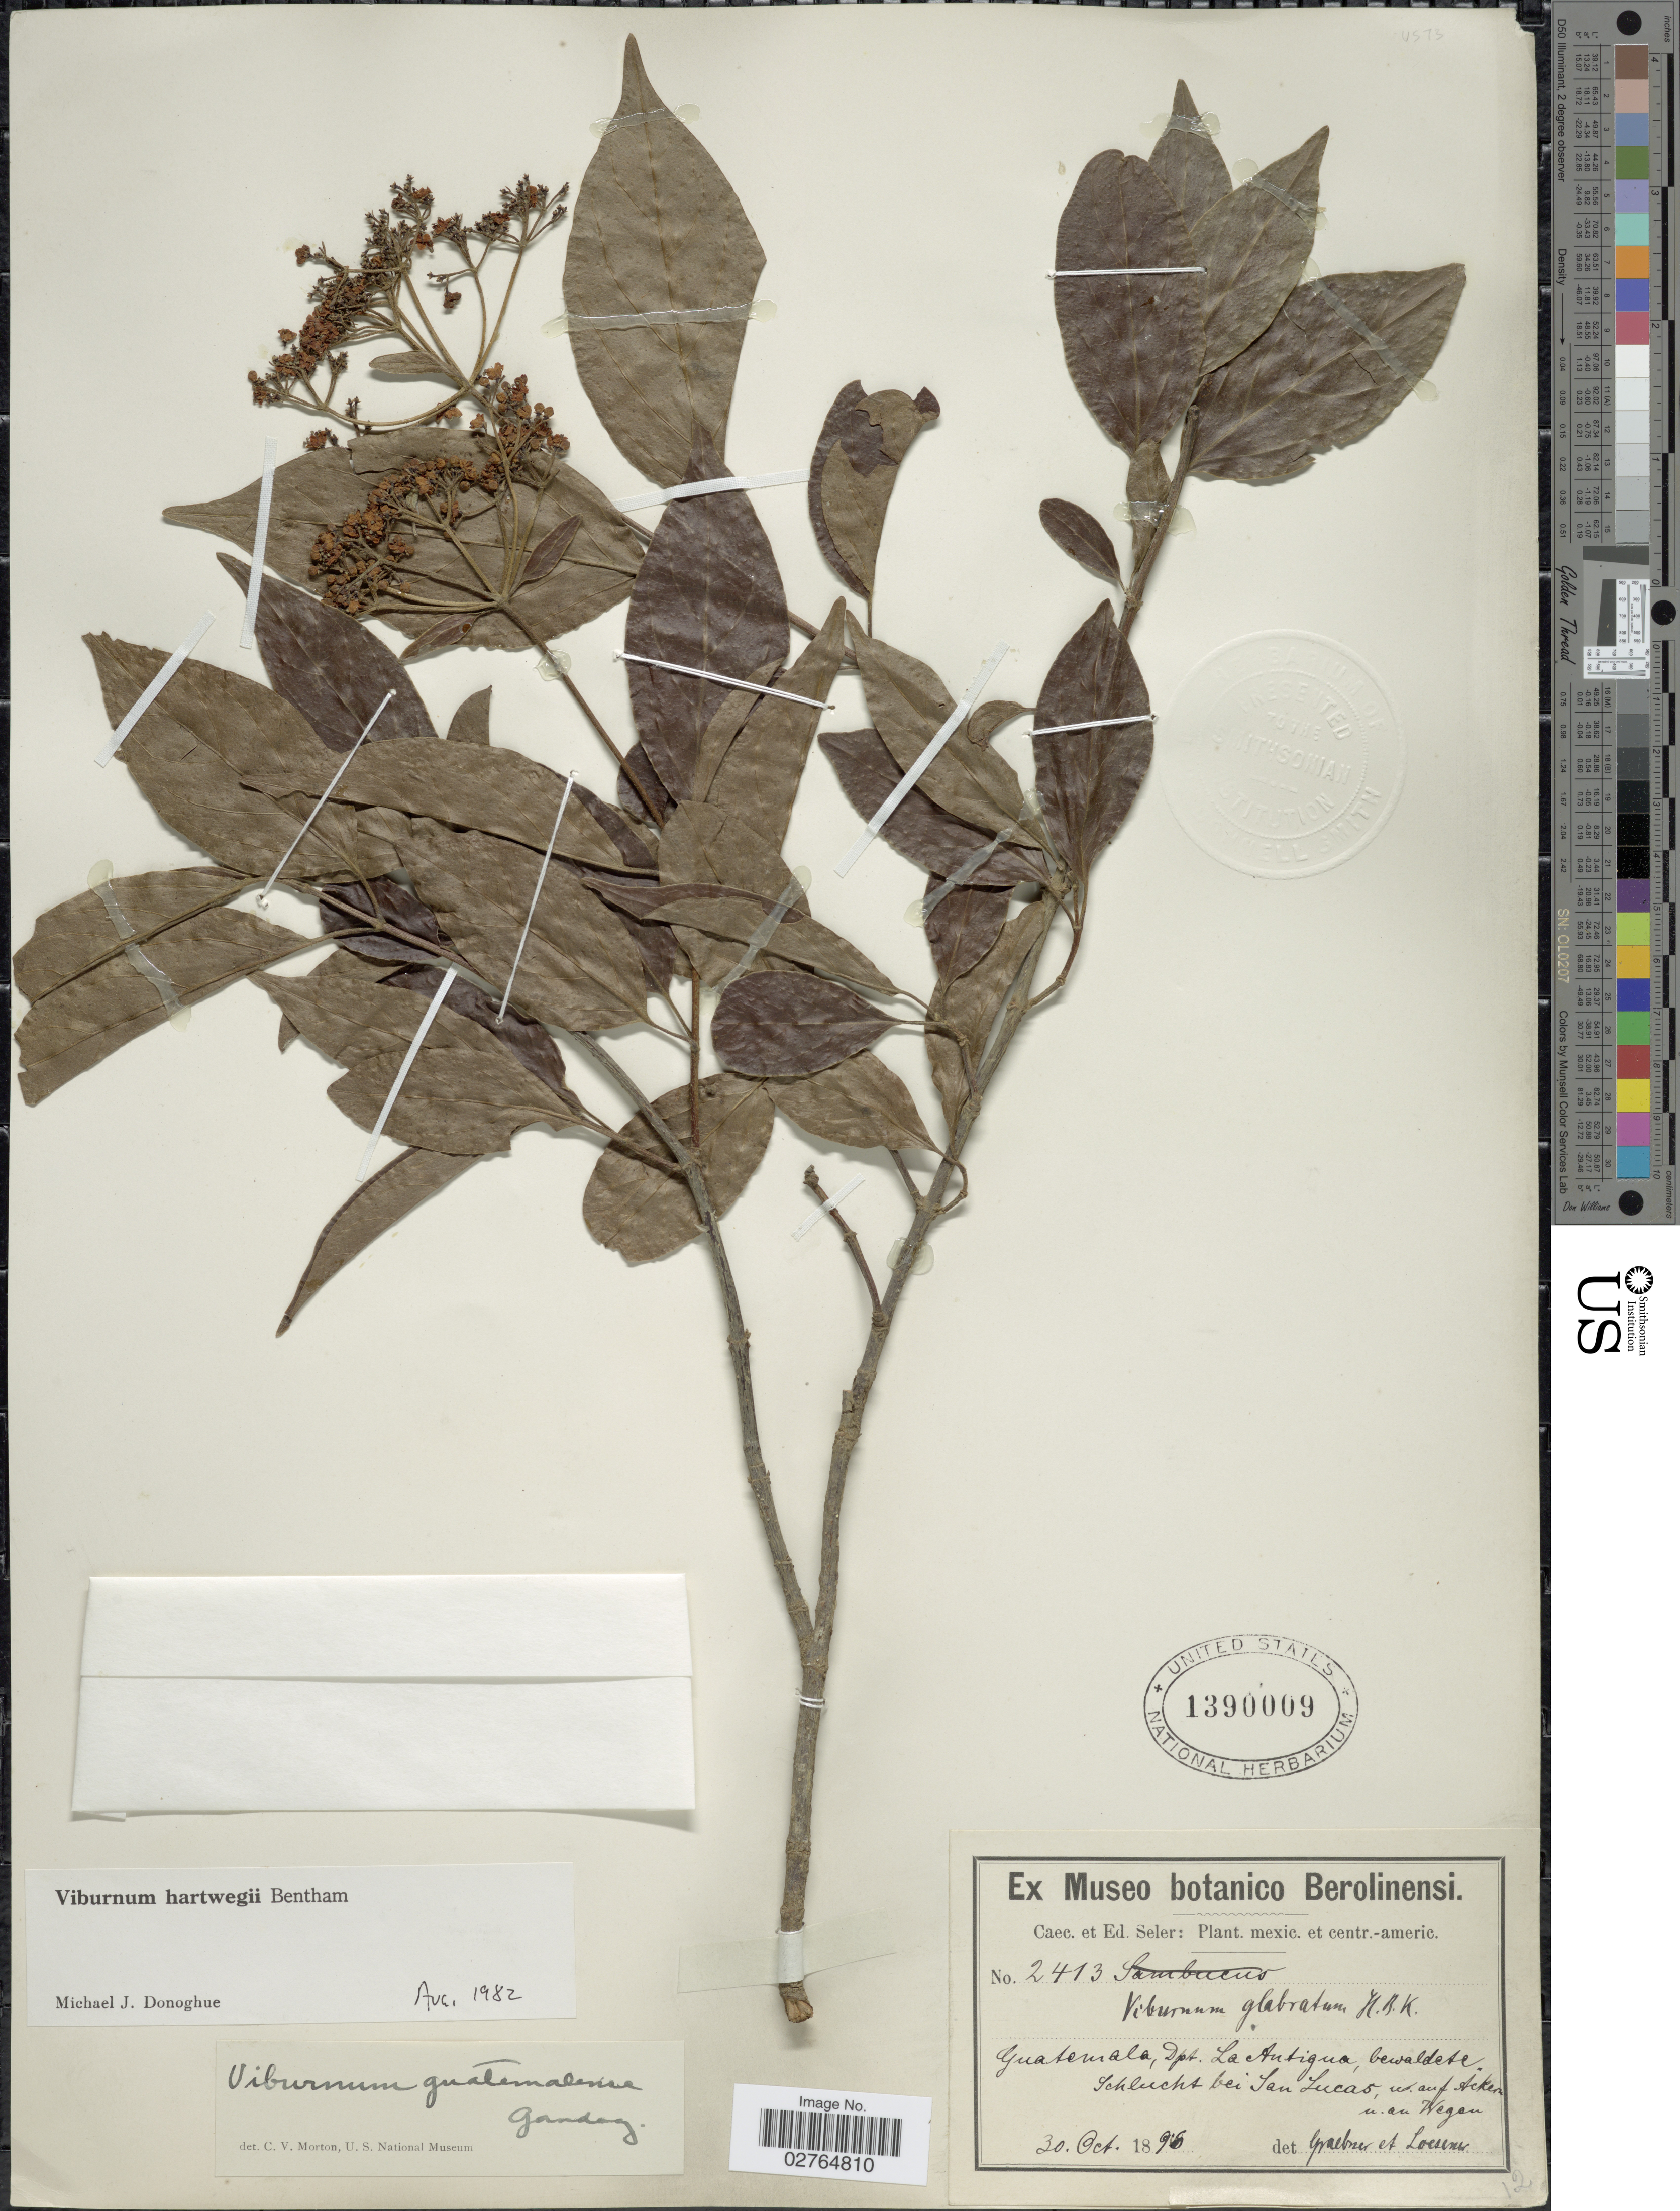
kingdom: Plantae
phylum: Tracheophyta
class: Magnoliopsida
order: Dipsacales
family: Viburnaceae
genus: Viburnum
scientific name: Viburnum hartwegii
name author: Benth.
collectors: C. Seler & E. G. Seler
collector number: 2413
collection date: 1896-10-30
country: Guatemala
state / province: Guatemala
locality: Dept. La Antigua, bewaldete schlucht bei San Lucas.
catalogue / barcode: US 1390009